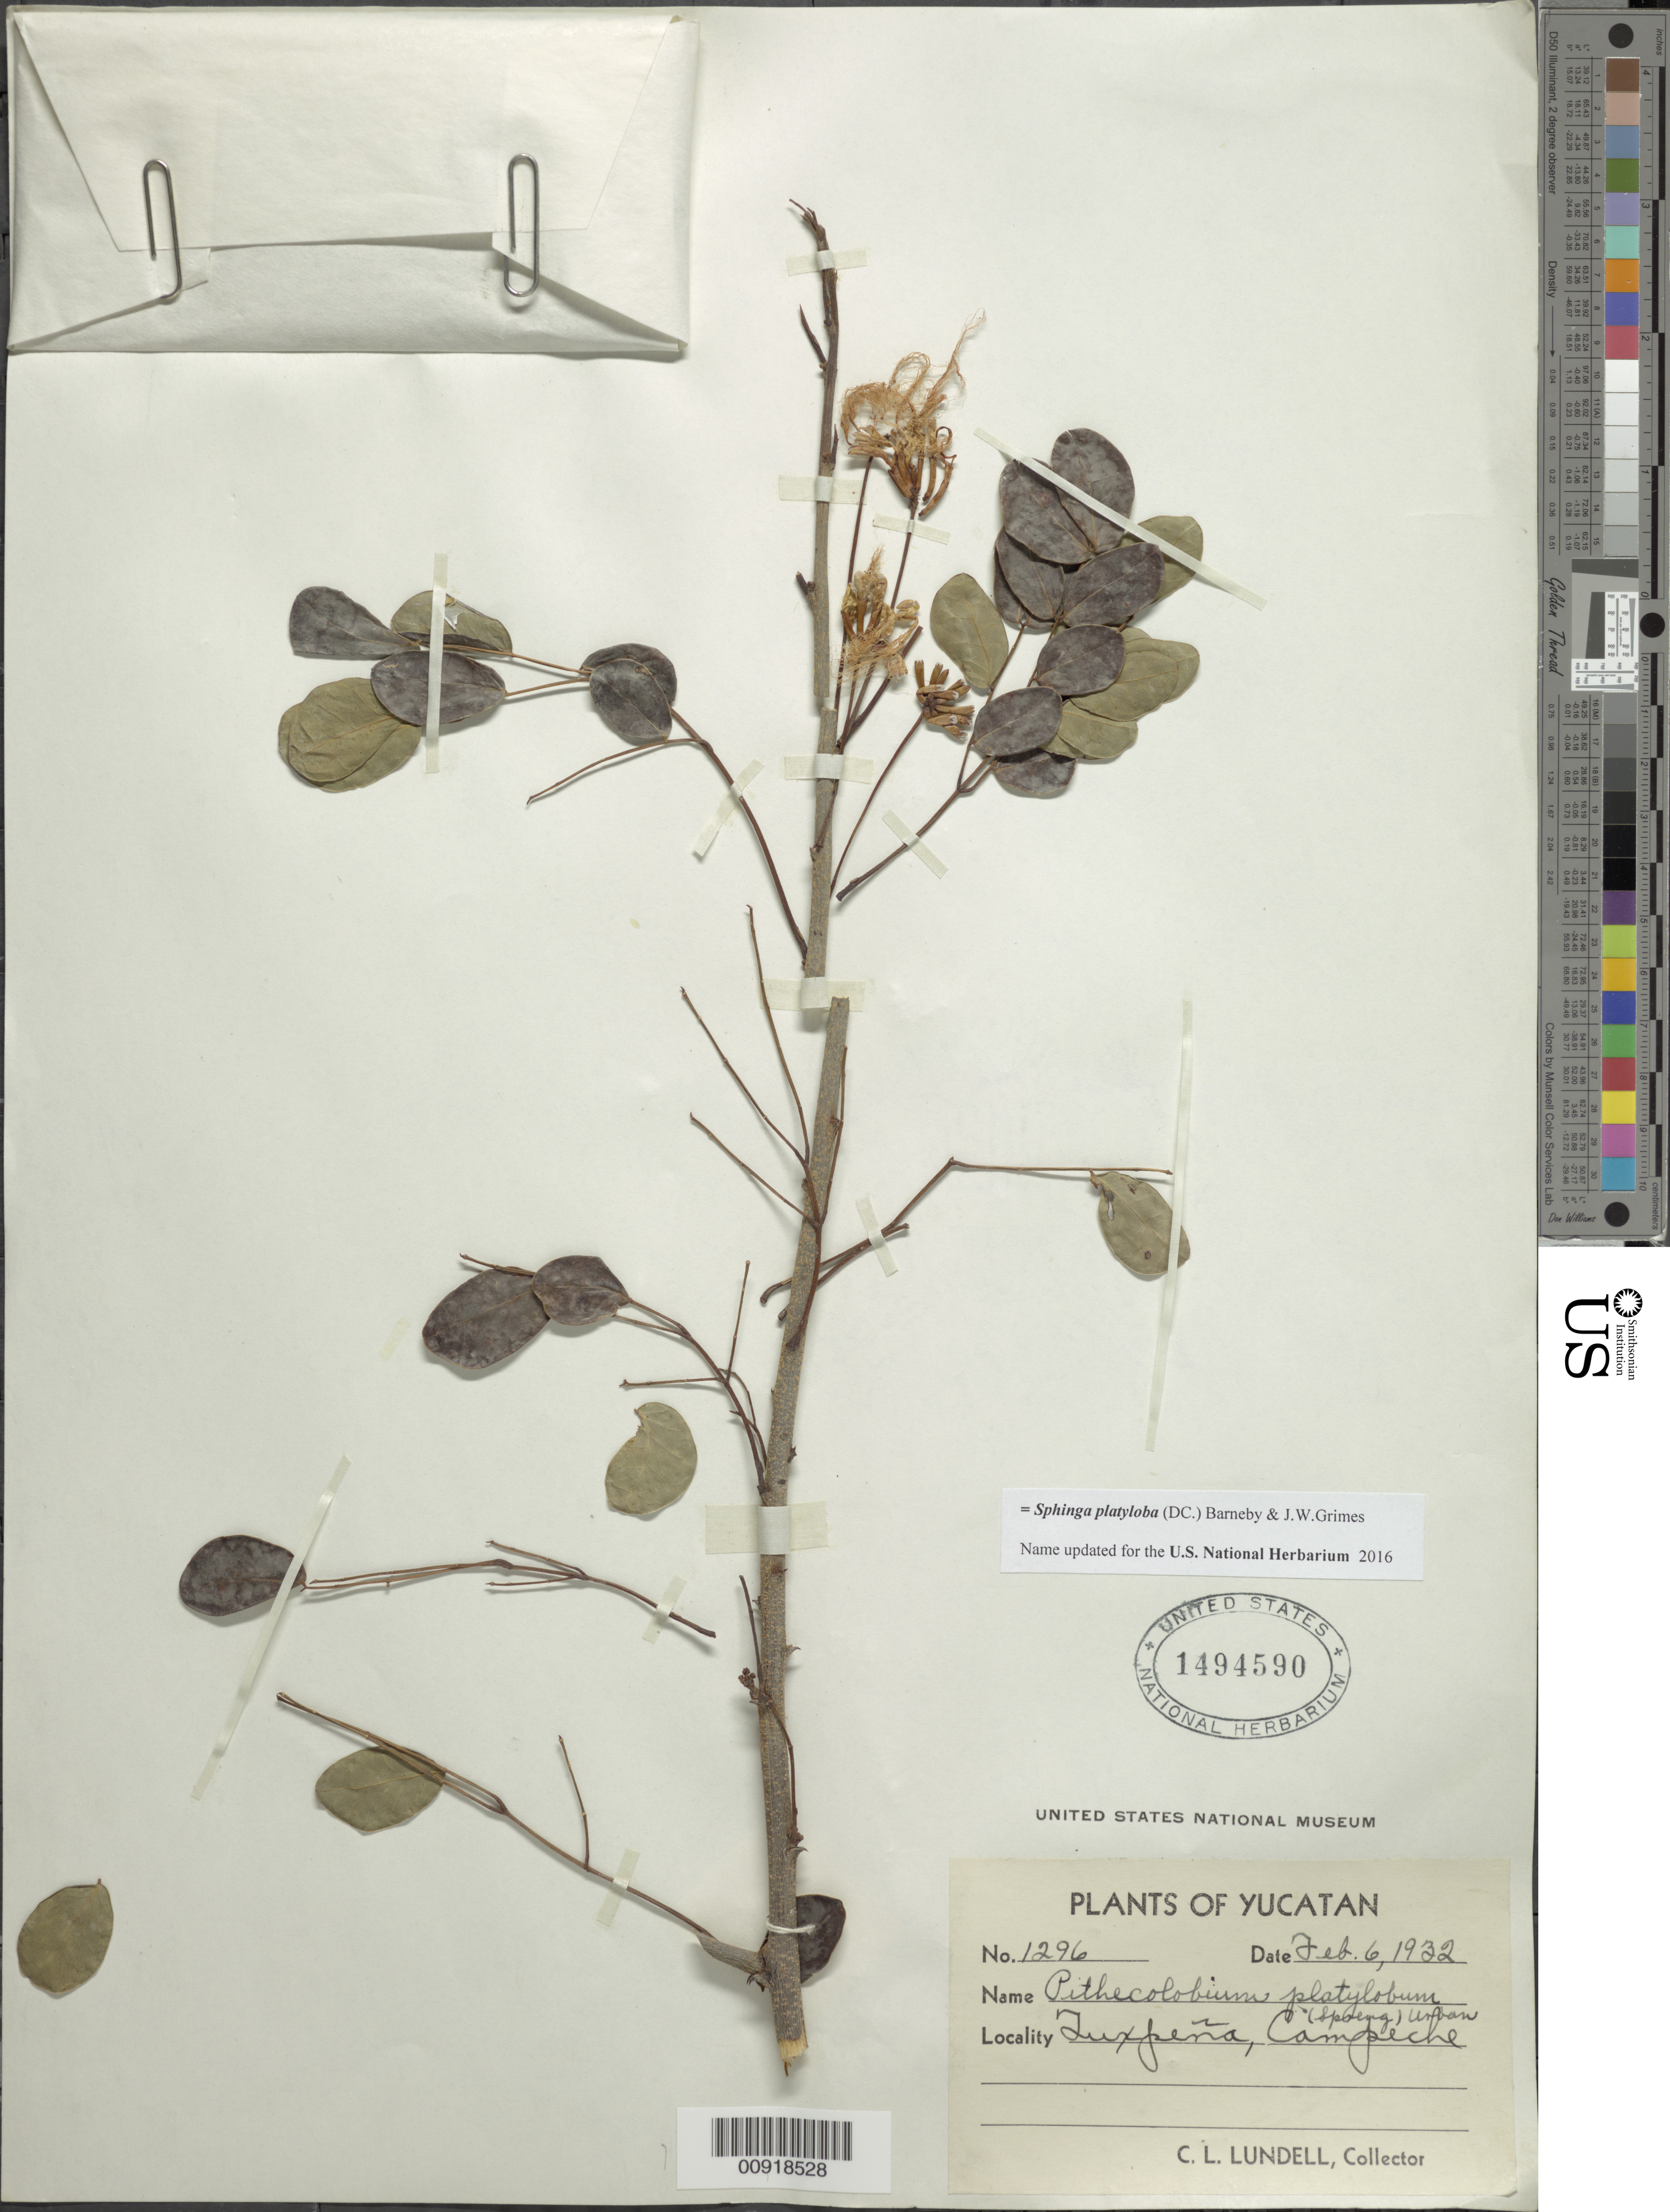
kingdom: Plantae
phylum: Tracheophyta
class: Magnoliopsida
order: Fabales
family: Fabaceae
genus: Sphinga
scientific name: Sphinga platyloba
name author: (DC.) Barneby & J.W. Grimes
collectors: C. L. Lundell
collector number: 1296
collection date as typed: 06 Feb 1932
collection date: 1932-02-06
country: Mexico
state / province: Campeche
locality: Tuxpeña, Campeche.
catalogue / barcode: US 1494590